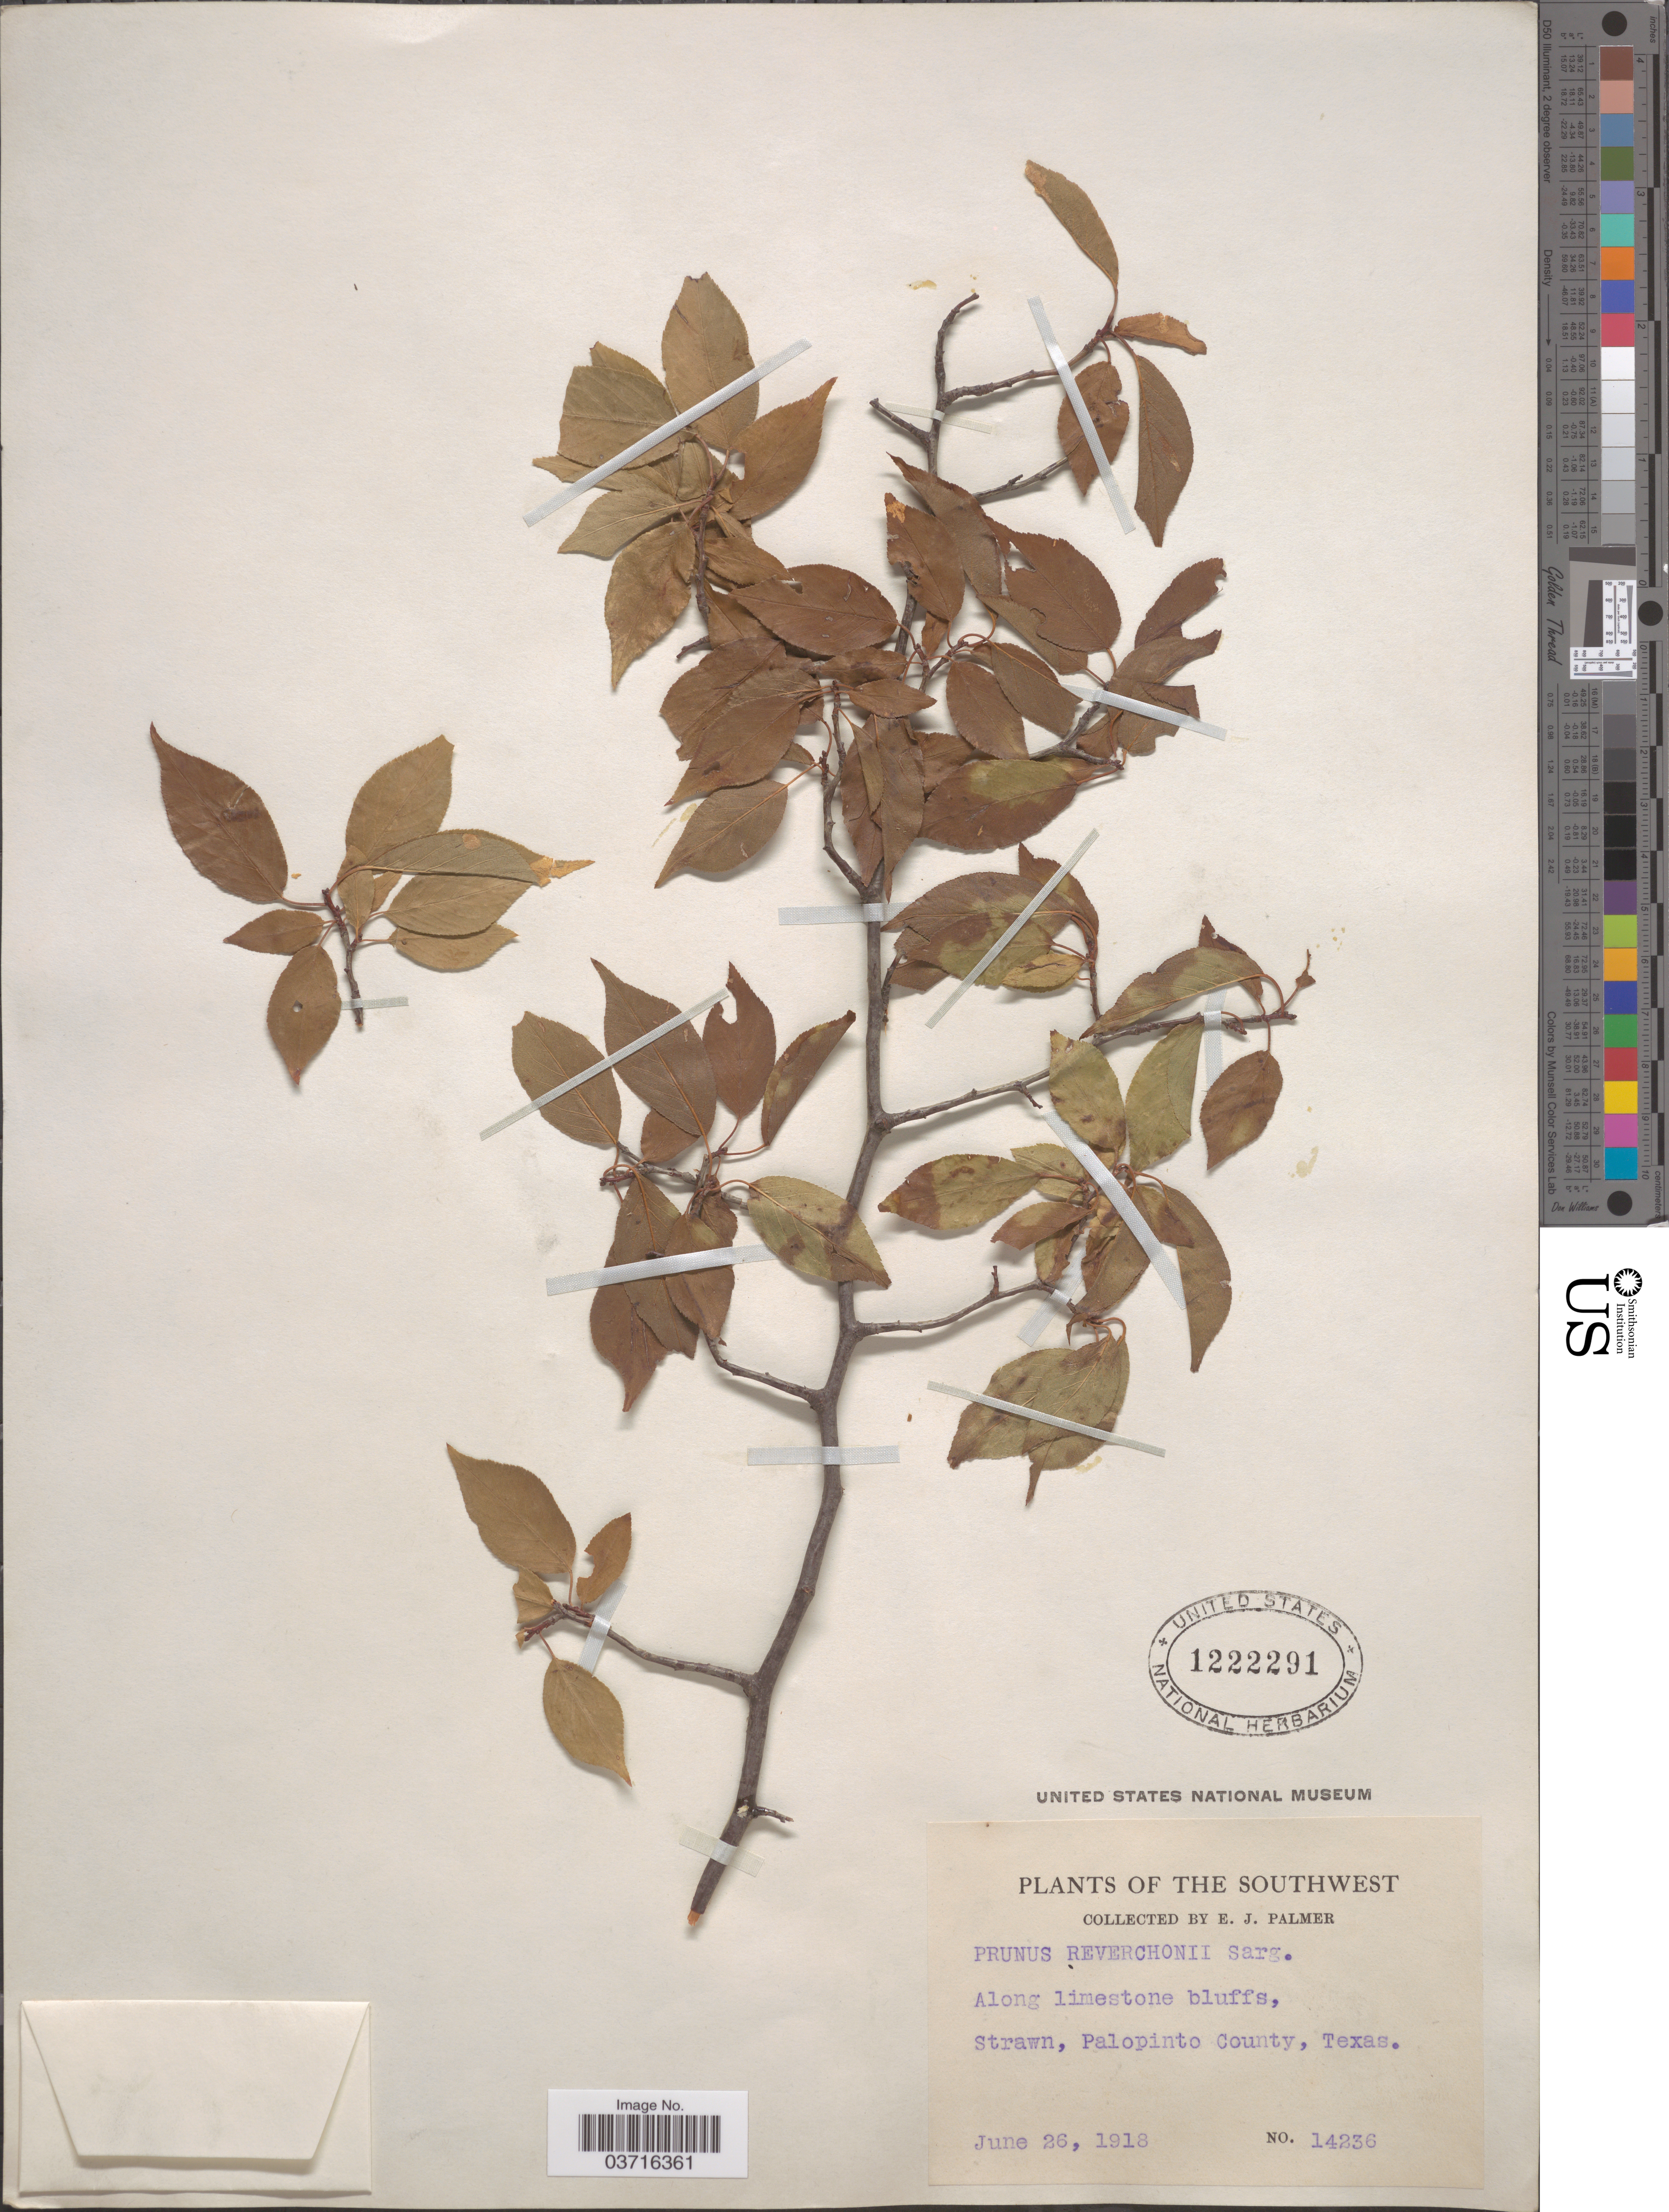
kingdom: Plantae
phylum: Tracheophyta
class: Magnoliopsida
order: Rosales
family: Rosaceae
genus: Prunus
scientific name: Prunus reverchonii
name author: Sarg.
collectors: E. J. Palmer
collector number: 14236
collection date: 1918-06-26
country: United States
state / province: Texas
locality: The Southwest. Palopinto County.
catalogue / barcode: US 1222291